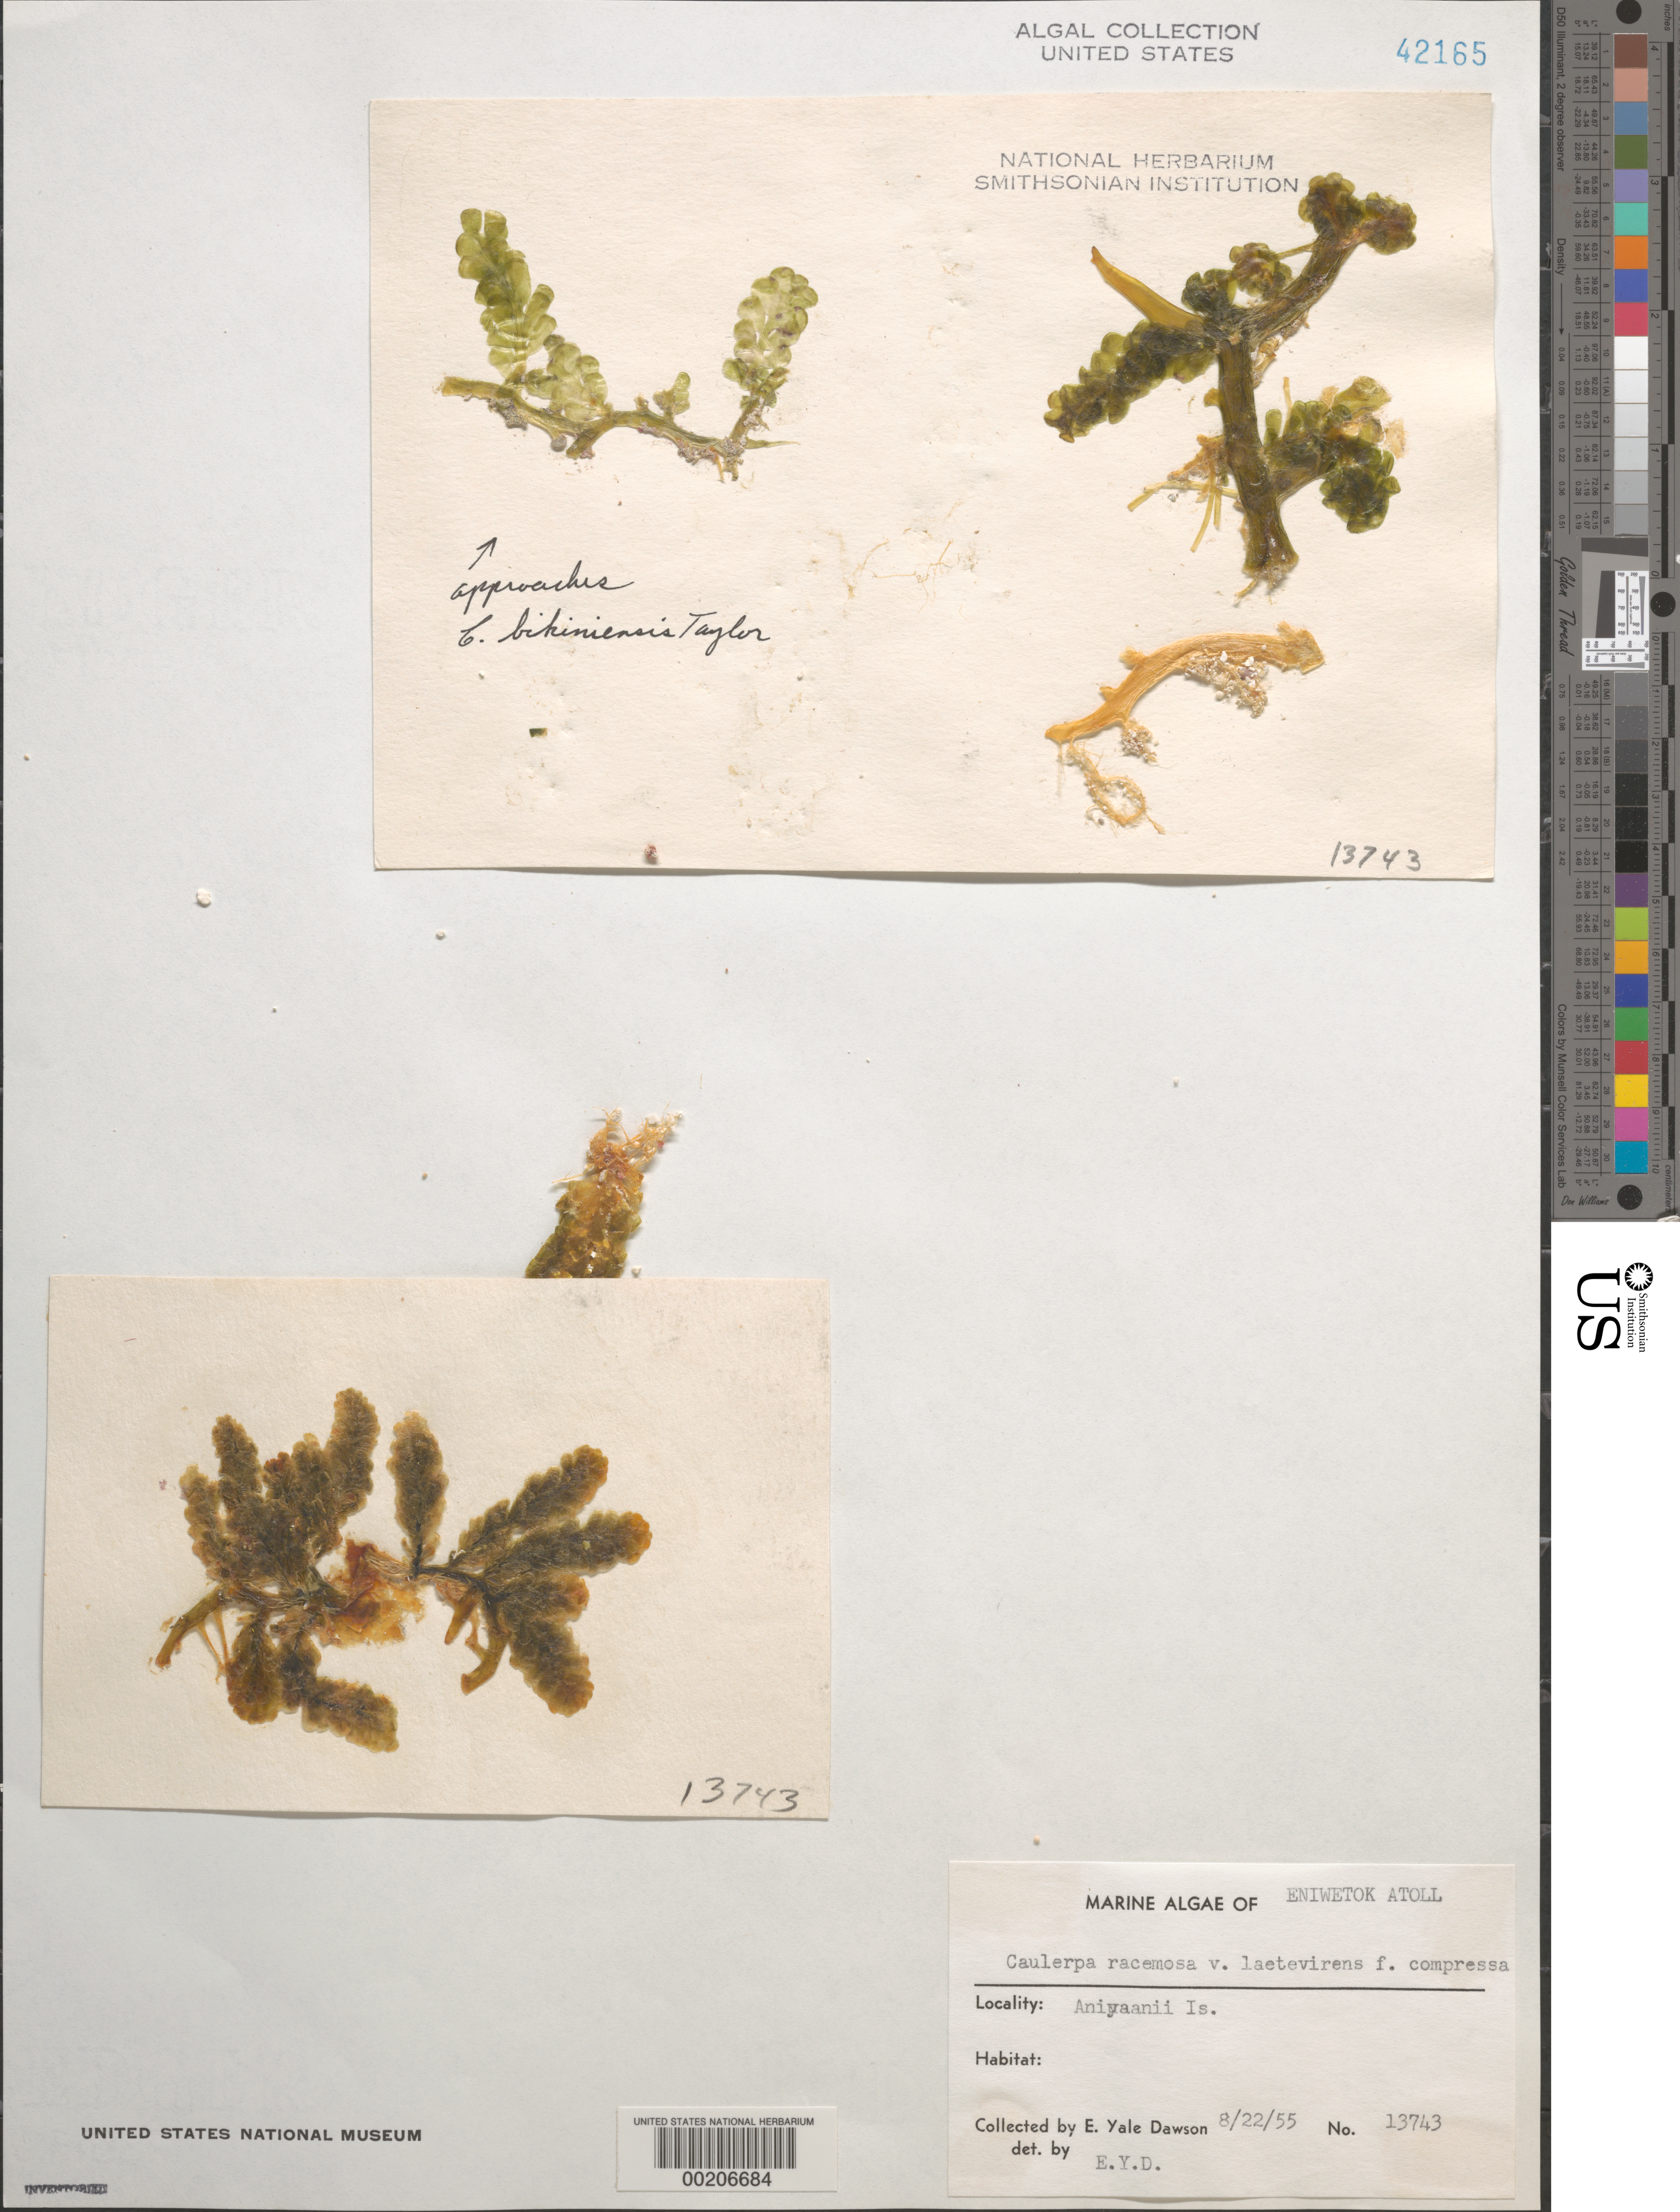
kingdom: Plantae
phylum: Chlorophyta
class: Ulvophyceae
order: Bryopsidales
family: Caulerpaceae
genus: Caulerpa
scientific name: Caulerpa racemosa var. laetevirens forma compressa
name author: W.R. Taylor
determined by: Dawson, E. Y.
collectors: E. Y. Dawson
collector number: EYD 13743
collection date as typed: August 22, 1955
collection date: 1955-08-22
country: Marshall Islands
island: Enewetak [Eniwetok] Atoll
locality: Aniyaanii Island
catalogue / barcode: US 42165